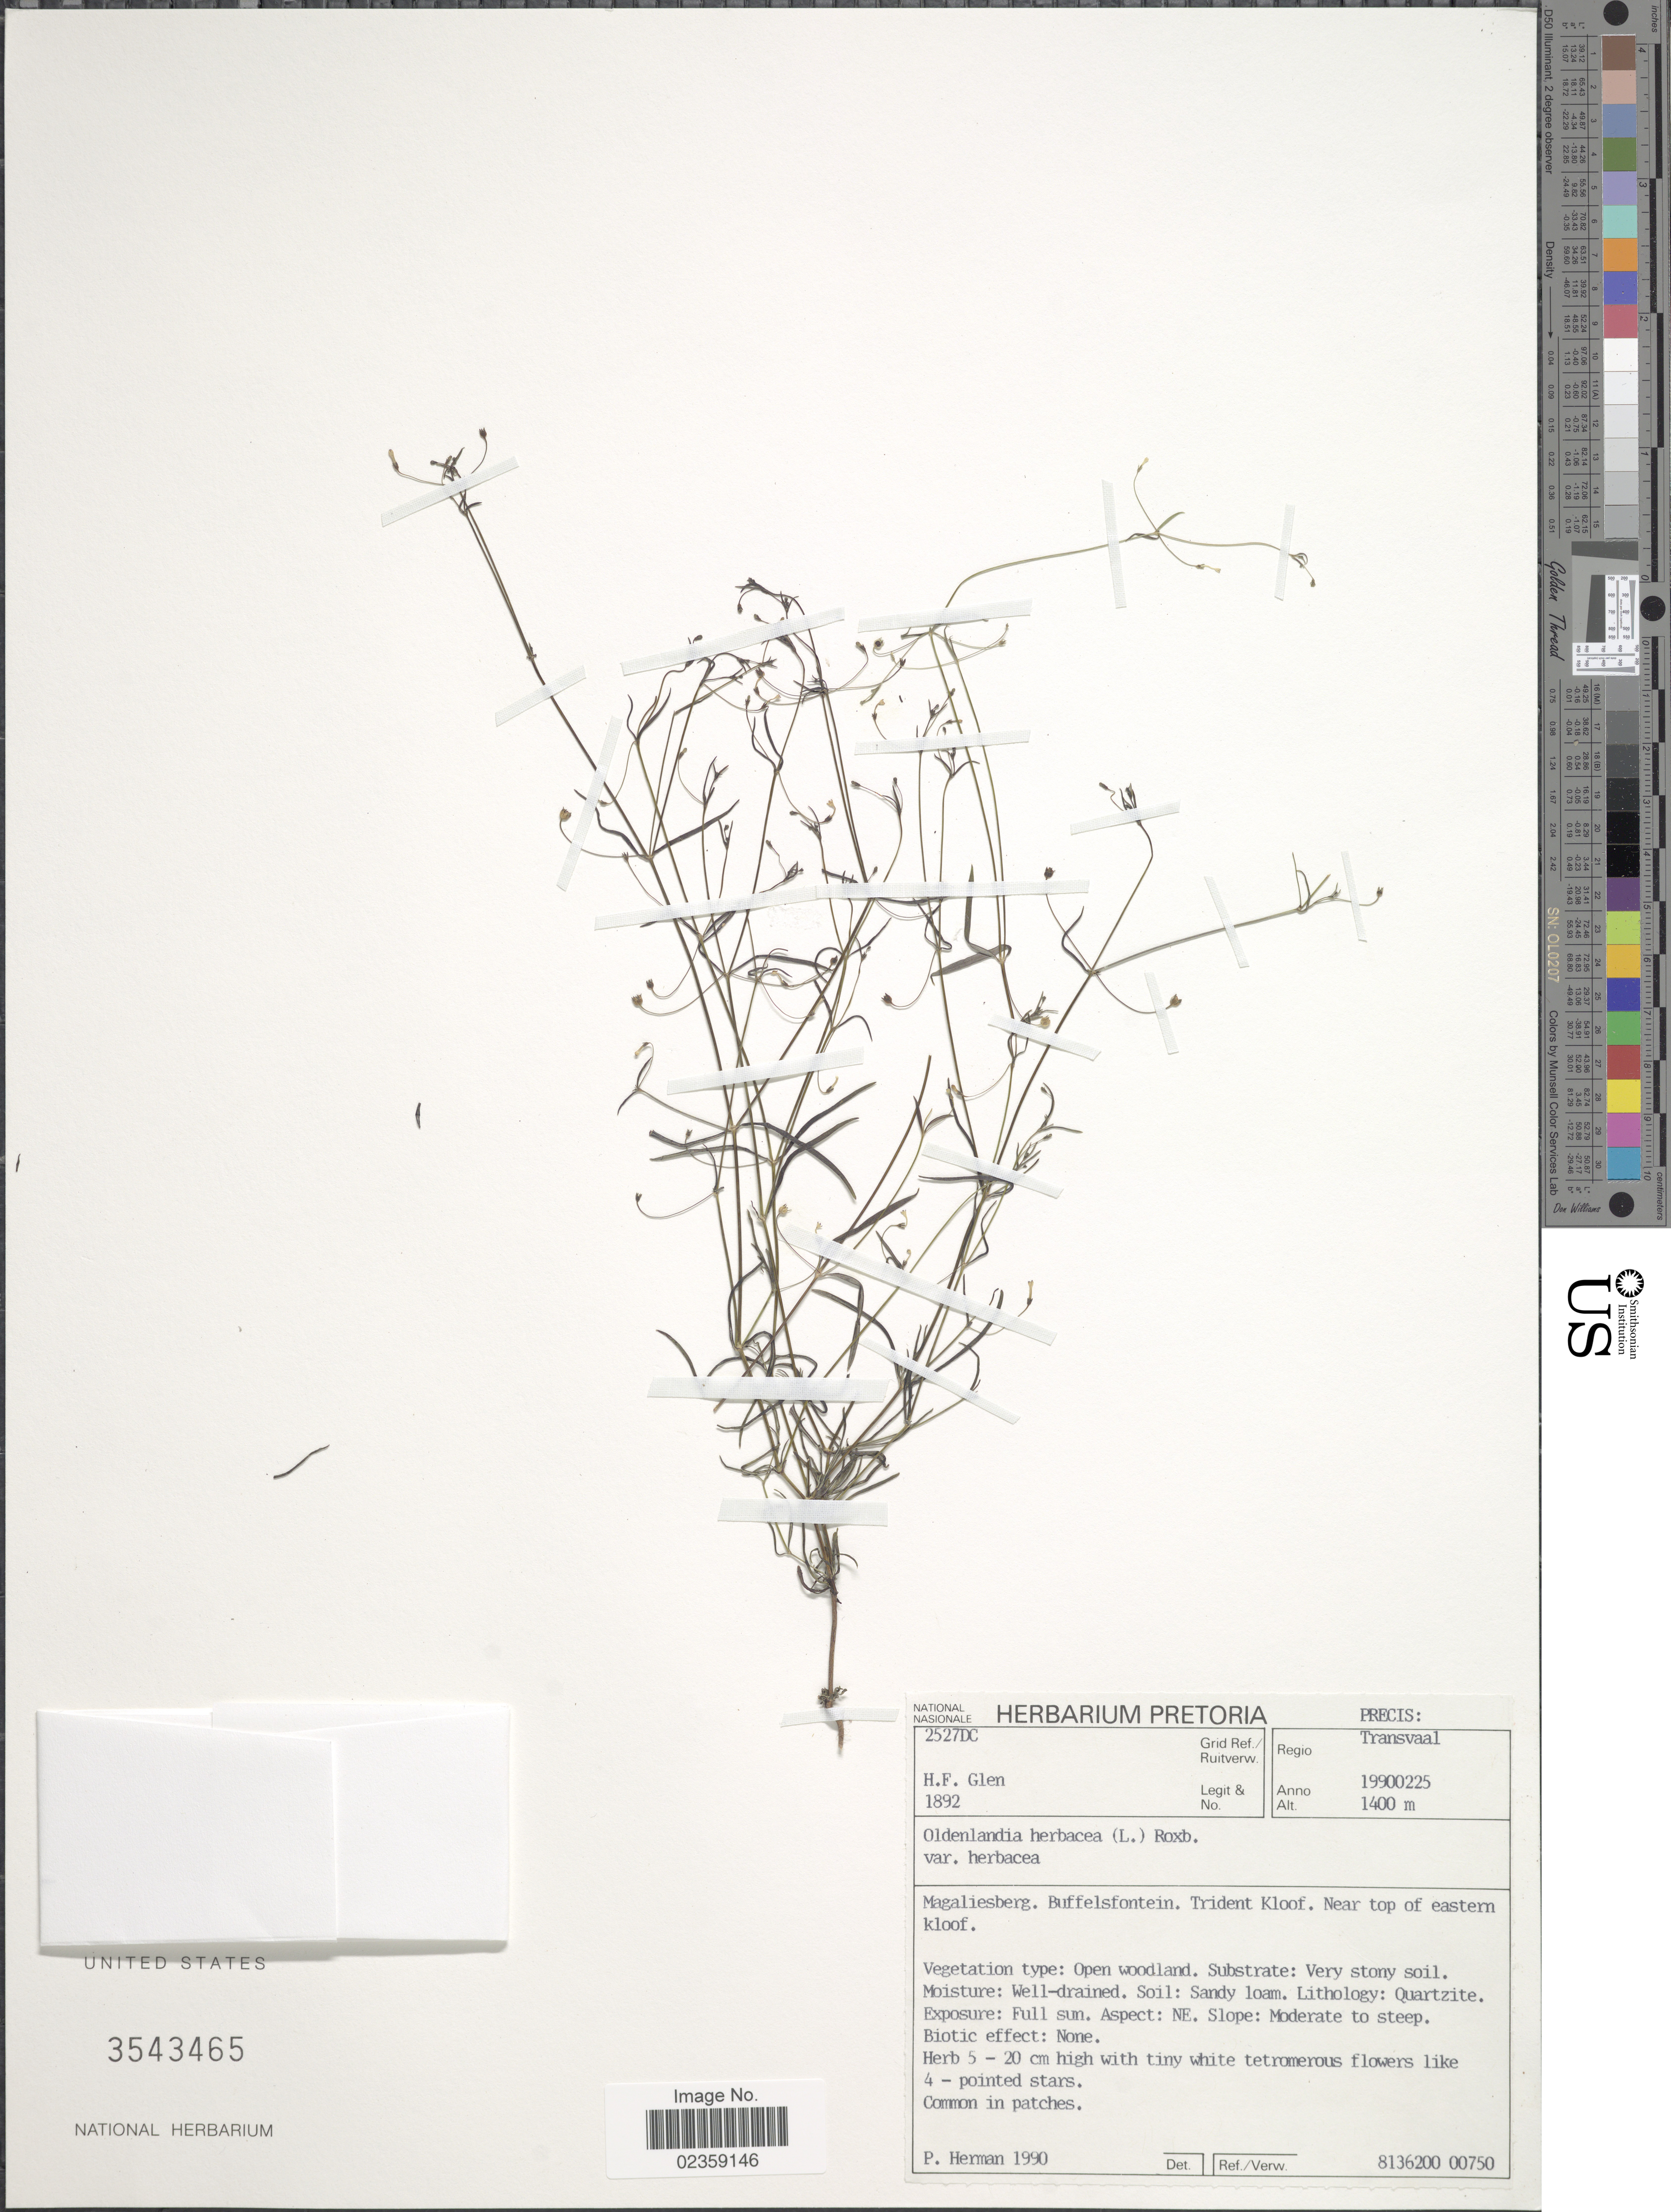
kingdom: Plantae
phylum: Tracheophyta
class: Magnoliopsida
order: Gentianales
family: Rubiaceae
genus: Oldenlandia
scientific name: Oldenlandia herbacea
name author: (L.) Roxb.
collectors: H. F. Glen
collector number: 1892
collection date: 1990-02-25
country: South Africa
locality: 2527DC. Transvaal. Magaliesberg. Buffelsfontein. Trident Kloof. Near top of eastern kloof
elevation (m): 1400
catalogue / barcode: US 3543465